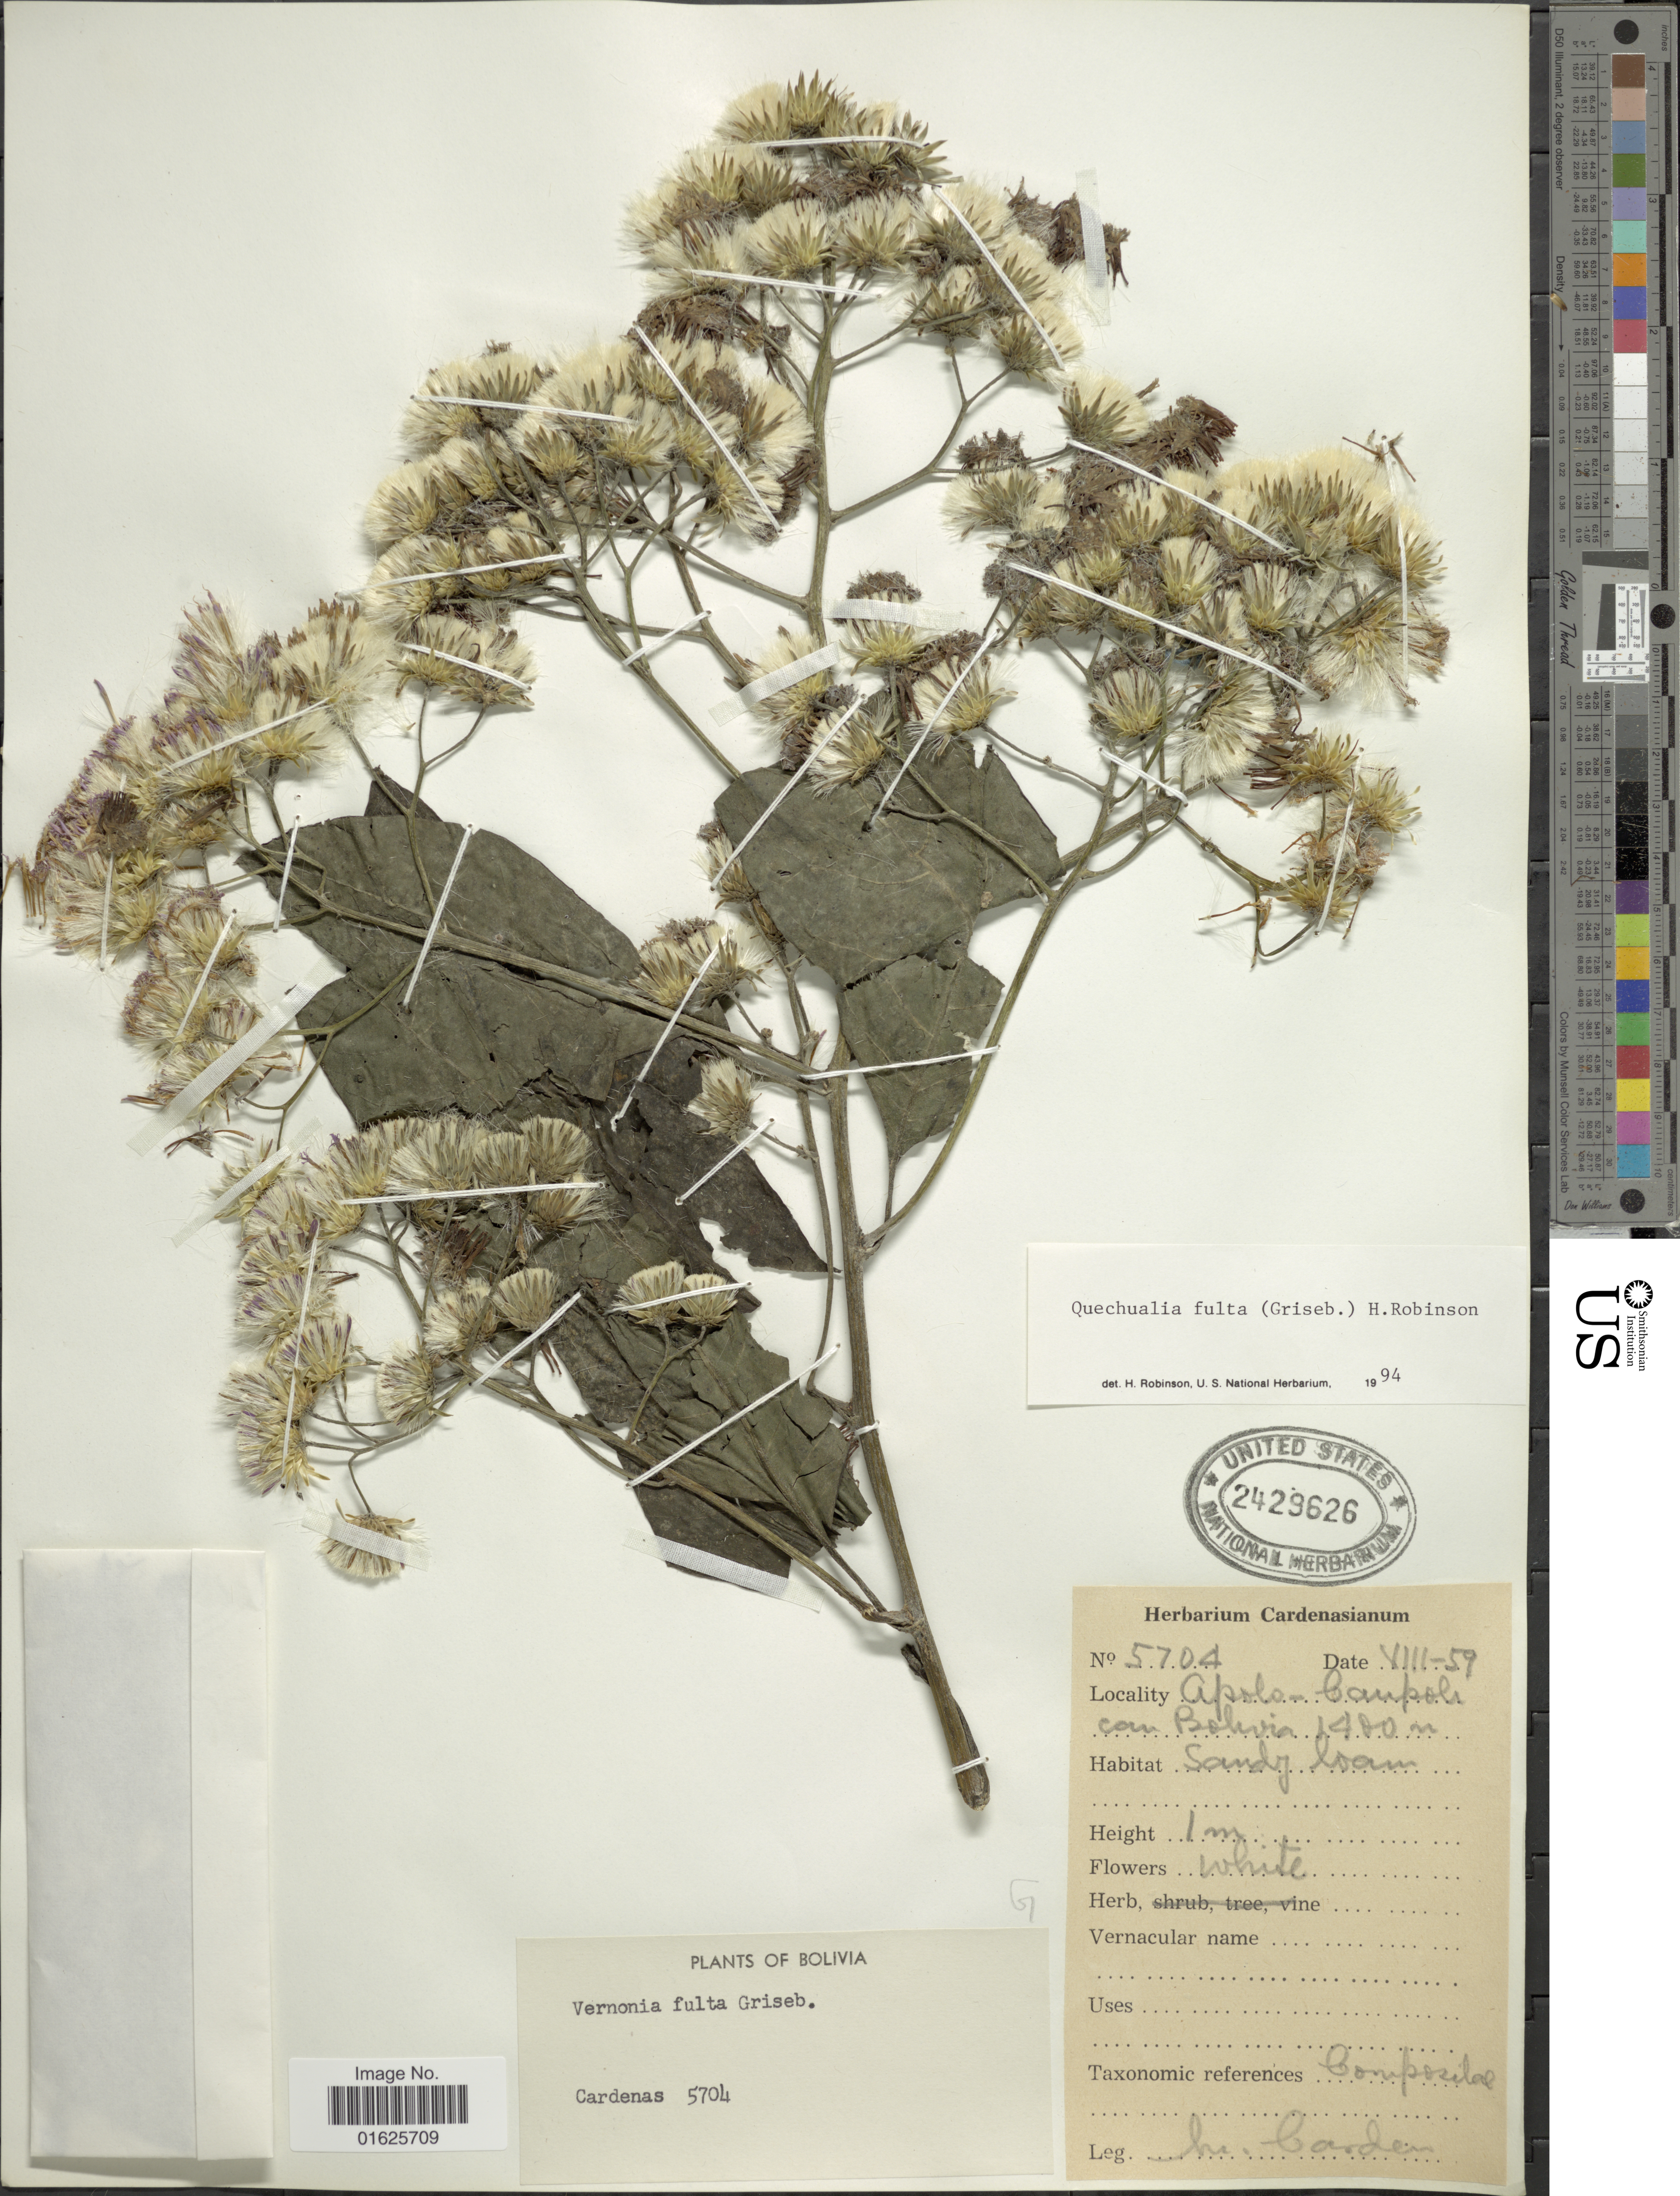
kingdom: Plantae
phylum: Tracheophyta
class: Magnoliopsida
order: Asterales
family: Asteraceae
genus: Quechualia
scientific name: Quechualia fulta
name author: (Griseb.) H. Rob.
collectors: M. Cárdenas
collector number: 5704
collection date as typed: Transcribed d/m/y: /8/59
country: Bolivia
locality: Apolo-Campoli can Bolivia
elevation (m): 1400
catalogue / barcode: US 2429626